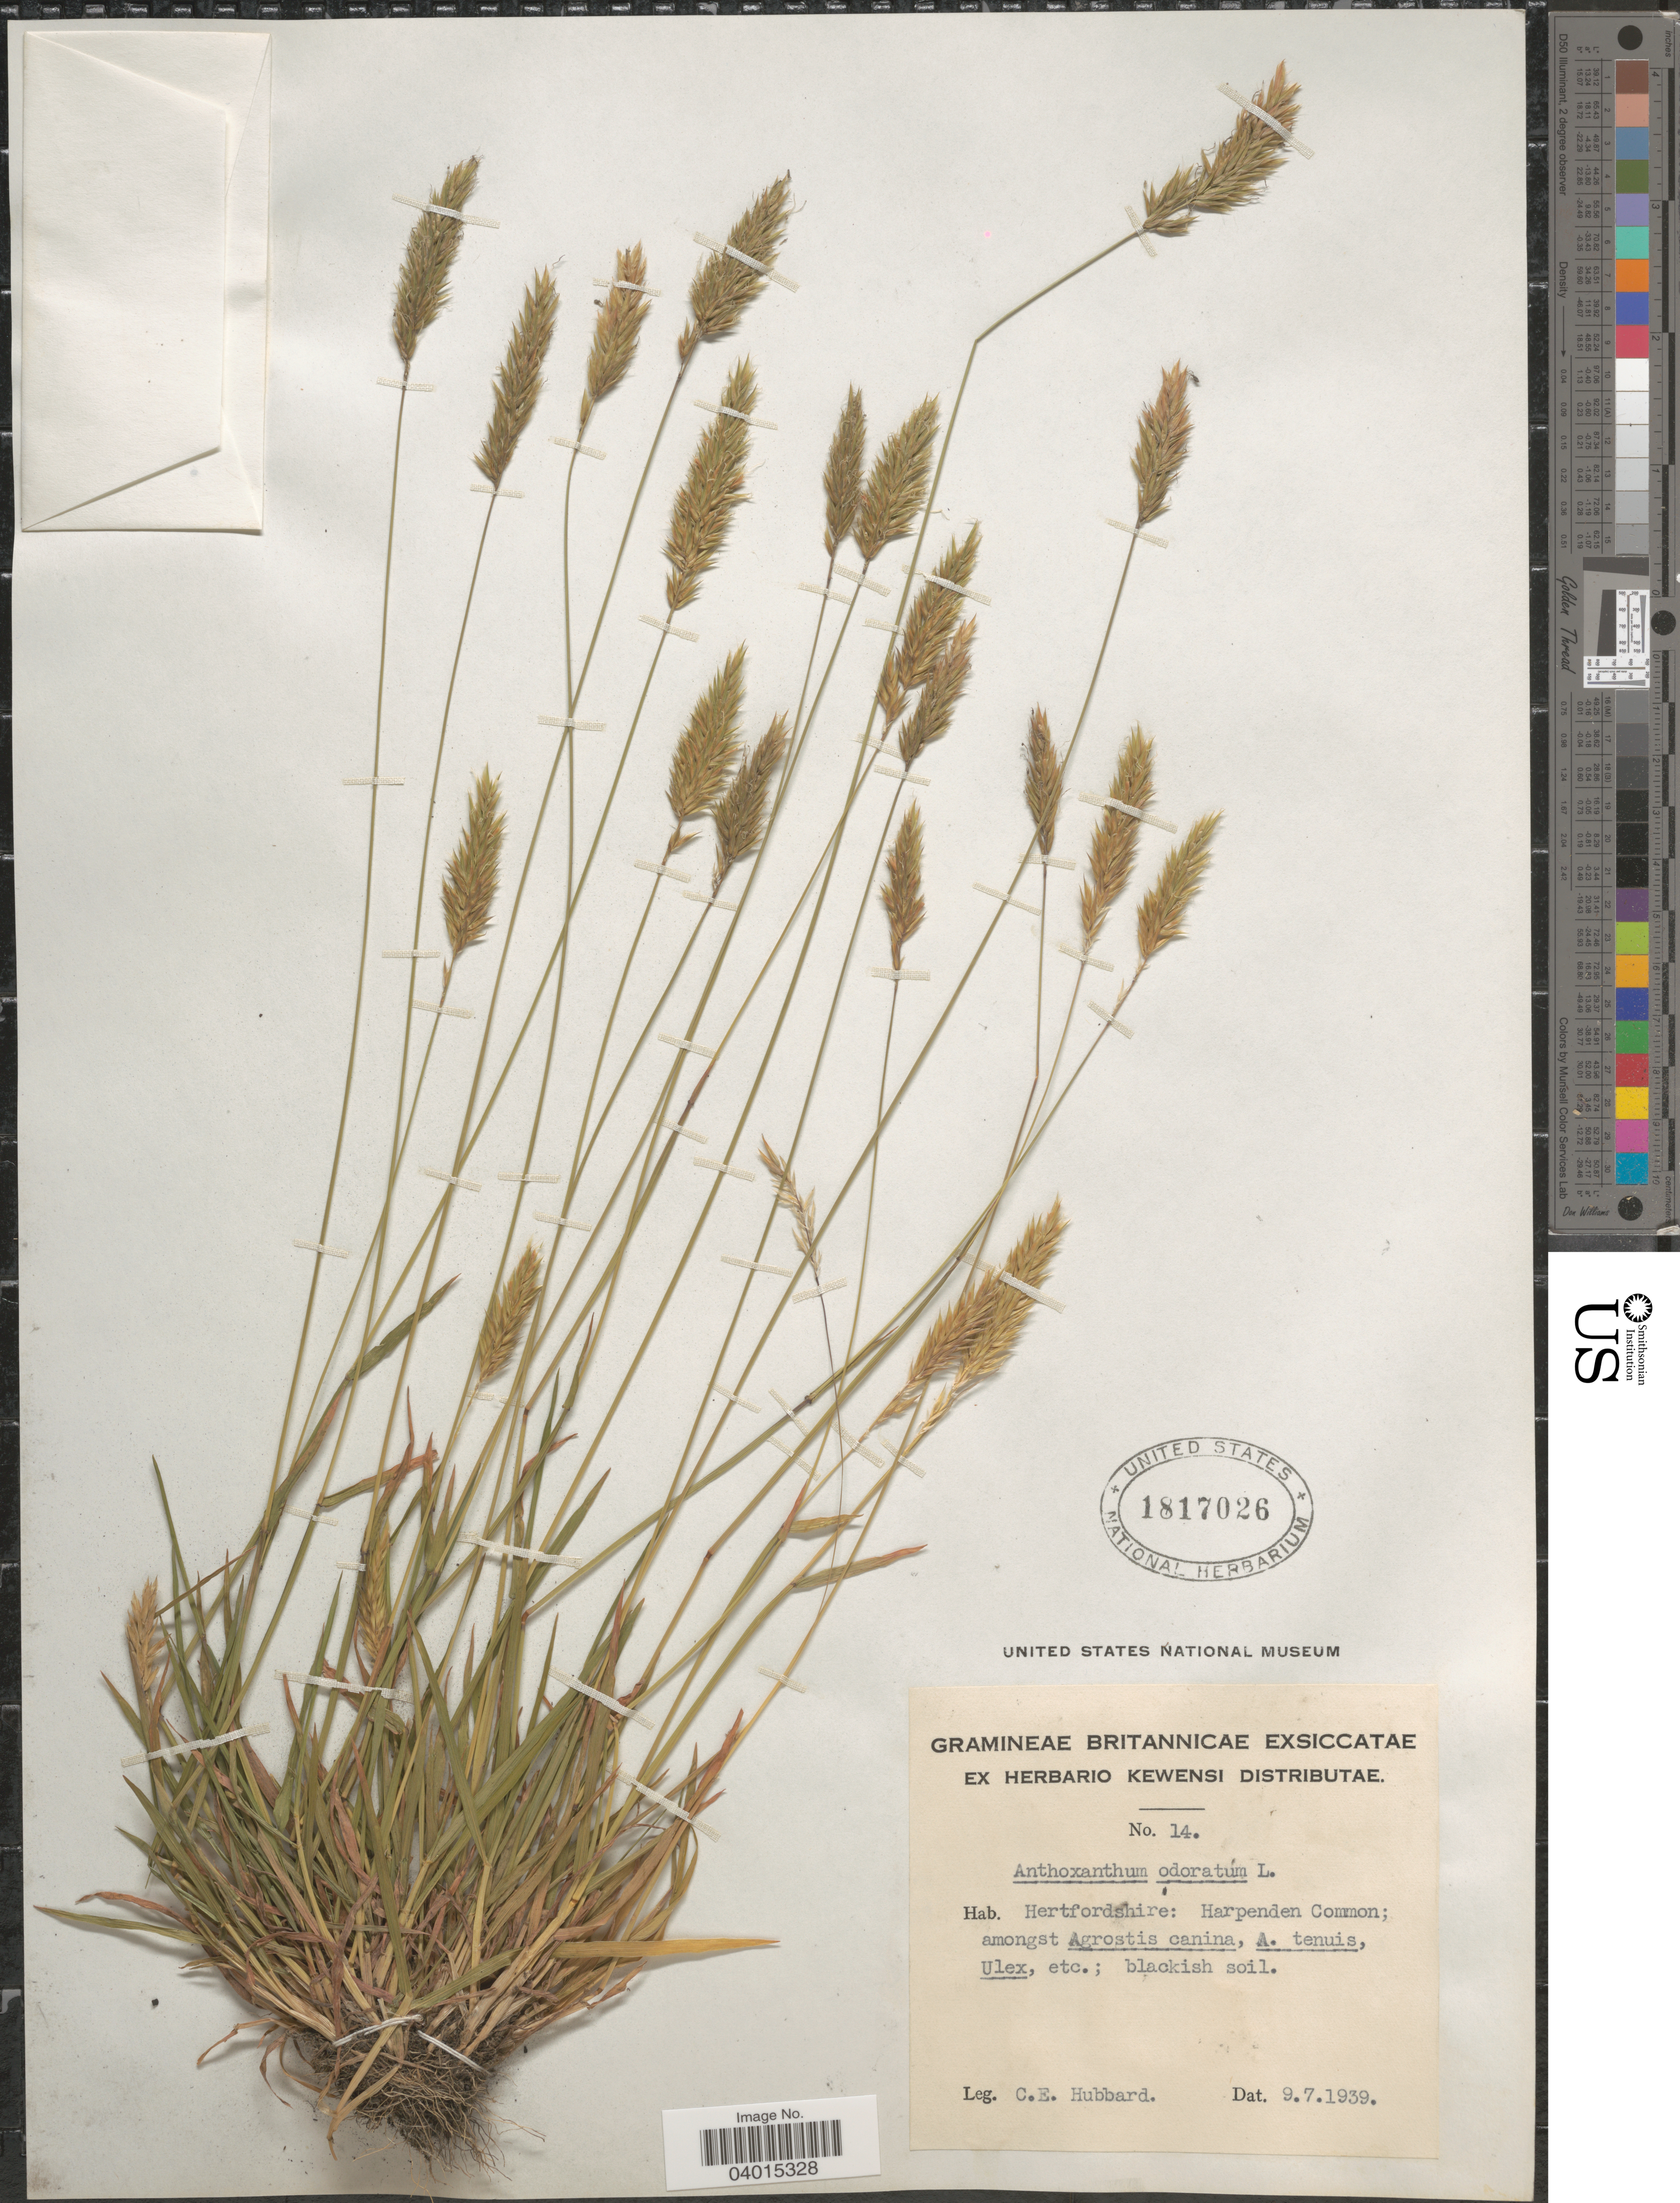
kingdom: Plantae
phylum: Tracheophyta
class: Liliopsida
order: Poales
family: Poaceae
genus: Anthoxanthum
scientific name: Anthoxanthum odoratum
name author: L.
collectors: C. E. Hubbard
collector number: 14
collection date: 1939-07-09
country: United Kingdom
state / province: England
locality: Hertfordshire: Harpenden.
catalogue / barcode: US 1817026